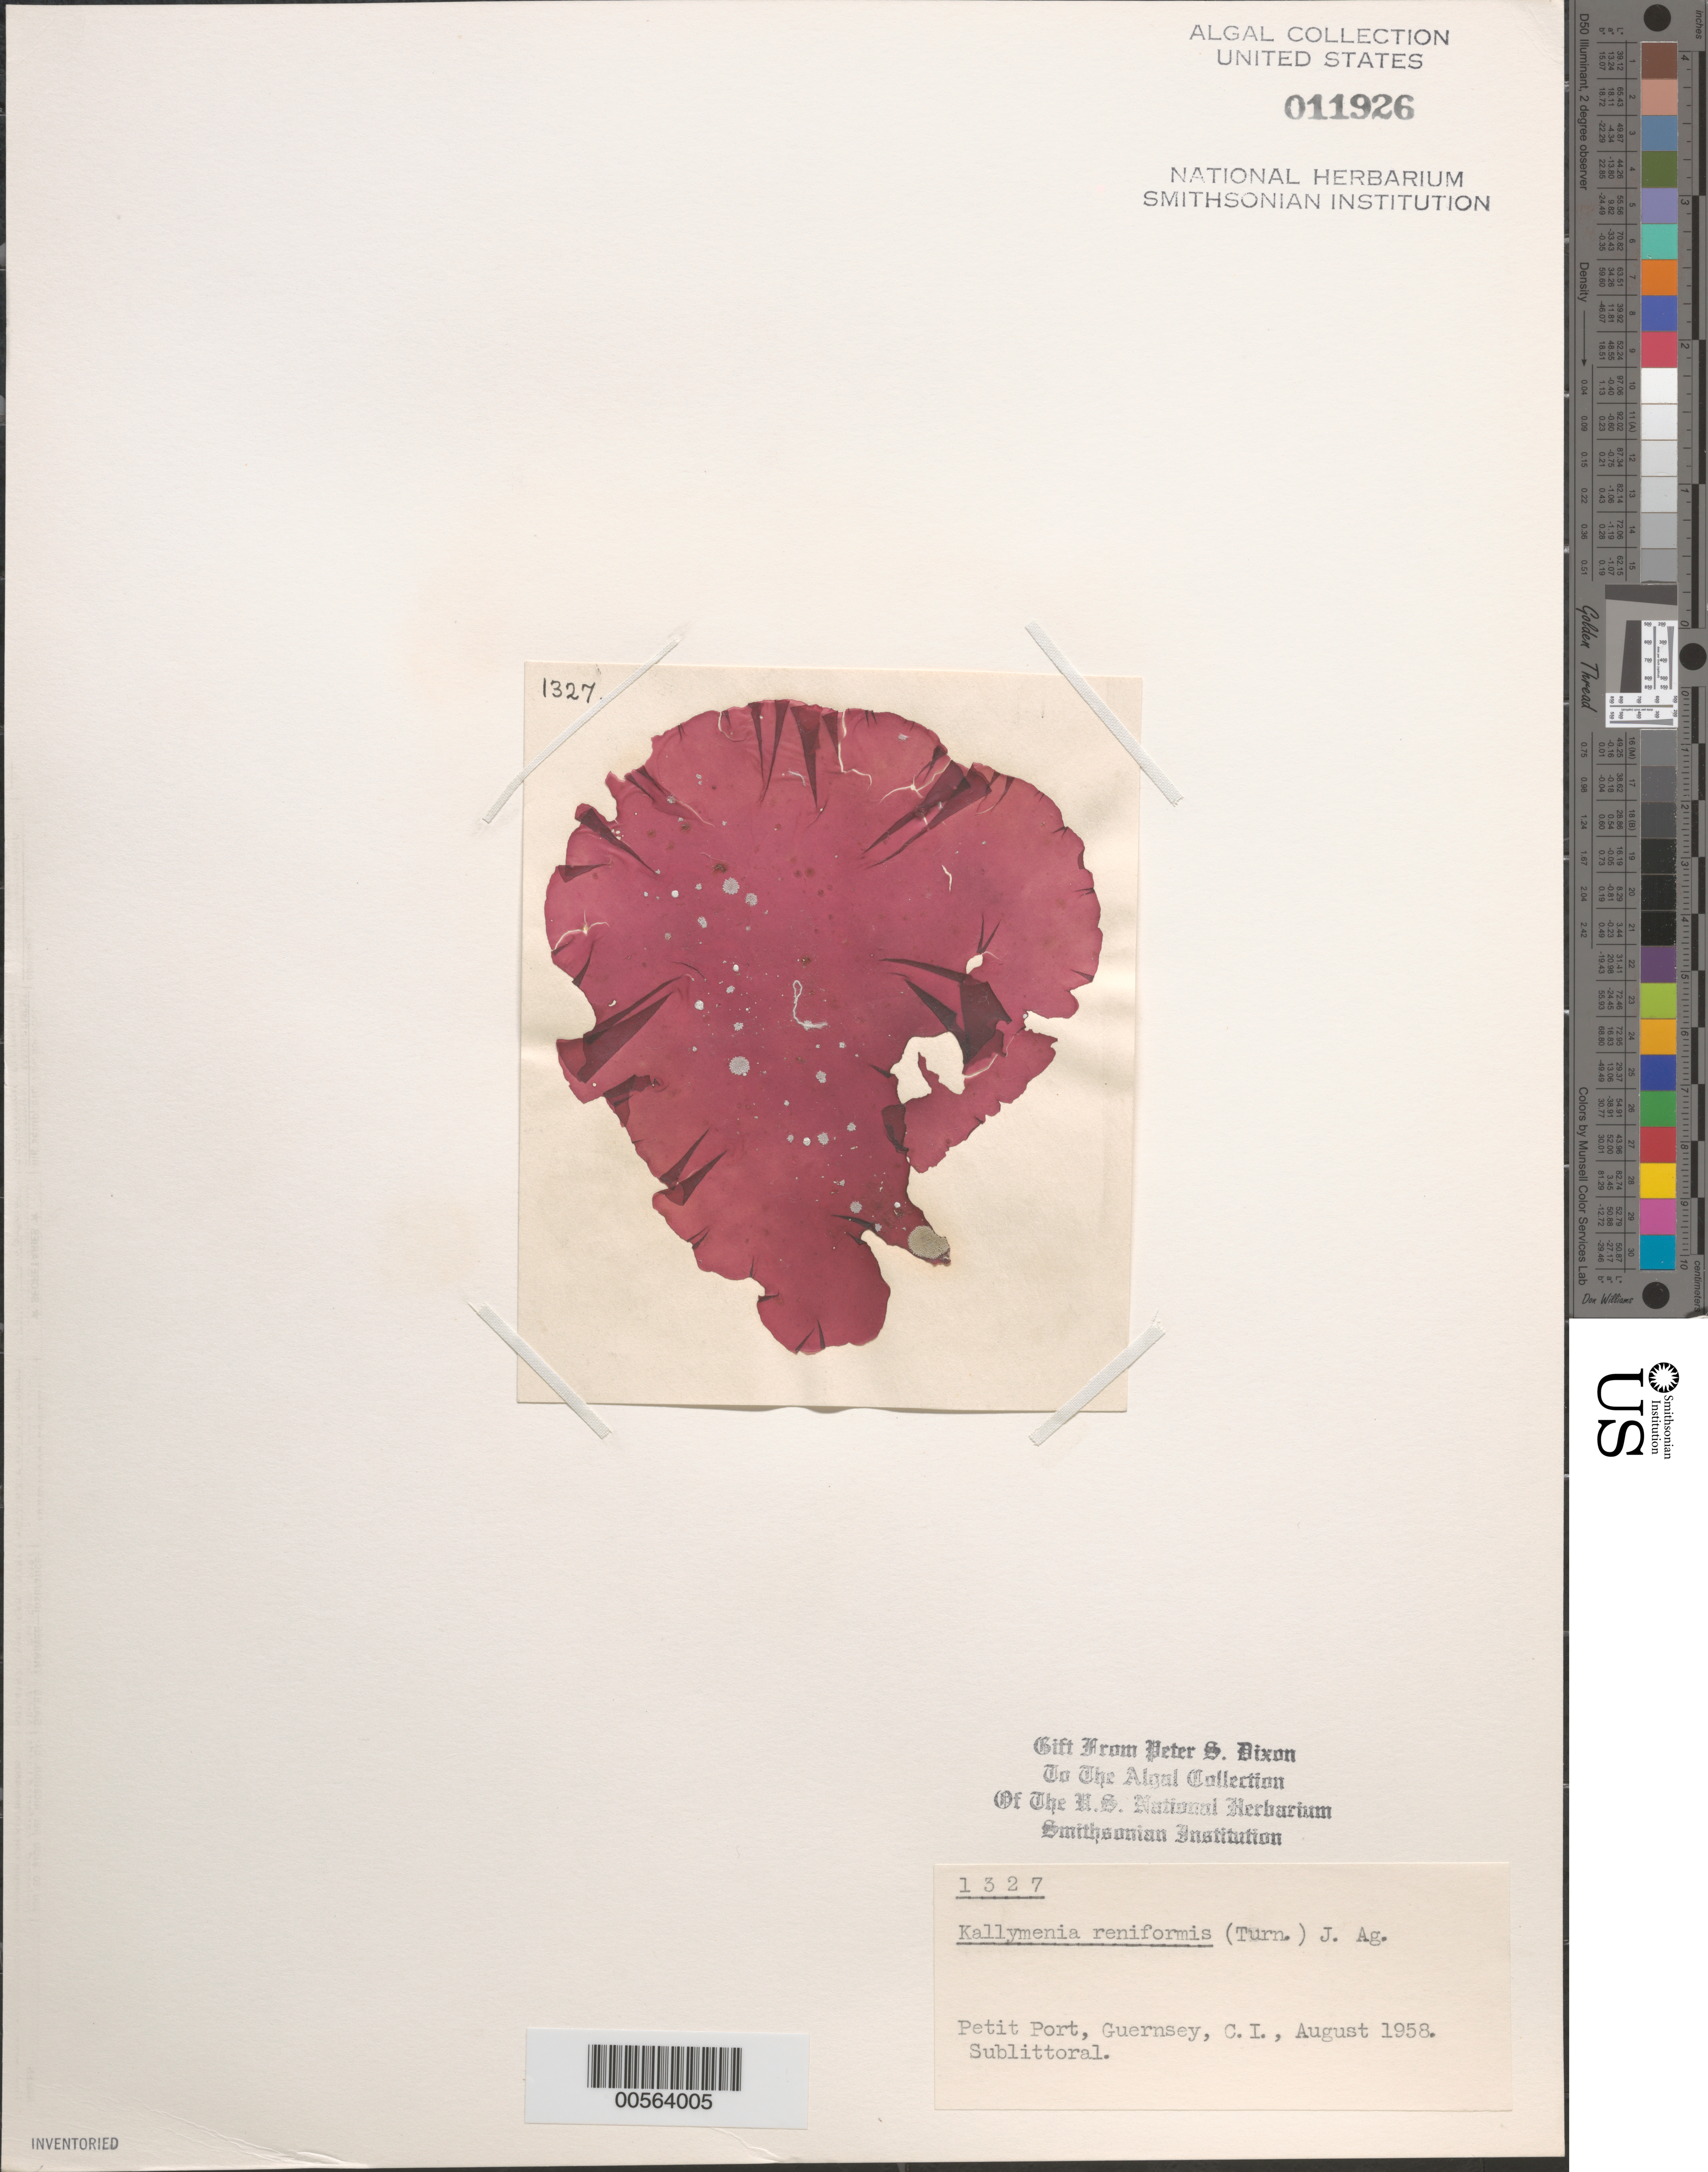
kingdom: Plantae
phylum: Rhodophyta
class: Florideophyceae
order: Gigartinales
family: Kallymeniaceae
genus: Kallymenia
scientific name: Kallymenia reniformis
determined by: Dixon, P. S.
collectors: P. S. Dixon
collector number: PSD 1327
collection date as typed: Aug 1958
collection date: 1958-08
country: United Kingdom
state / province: England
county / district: Bailiwick of Guernsey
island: Guernsey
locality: Petit Port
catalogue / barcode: US 11926